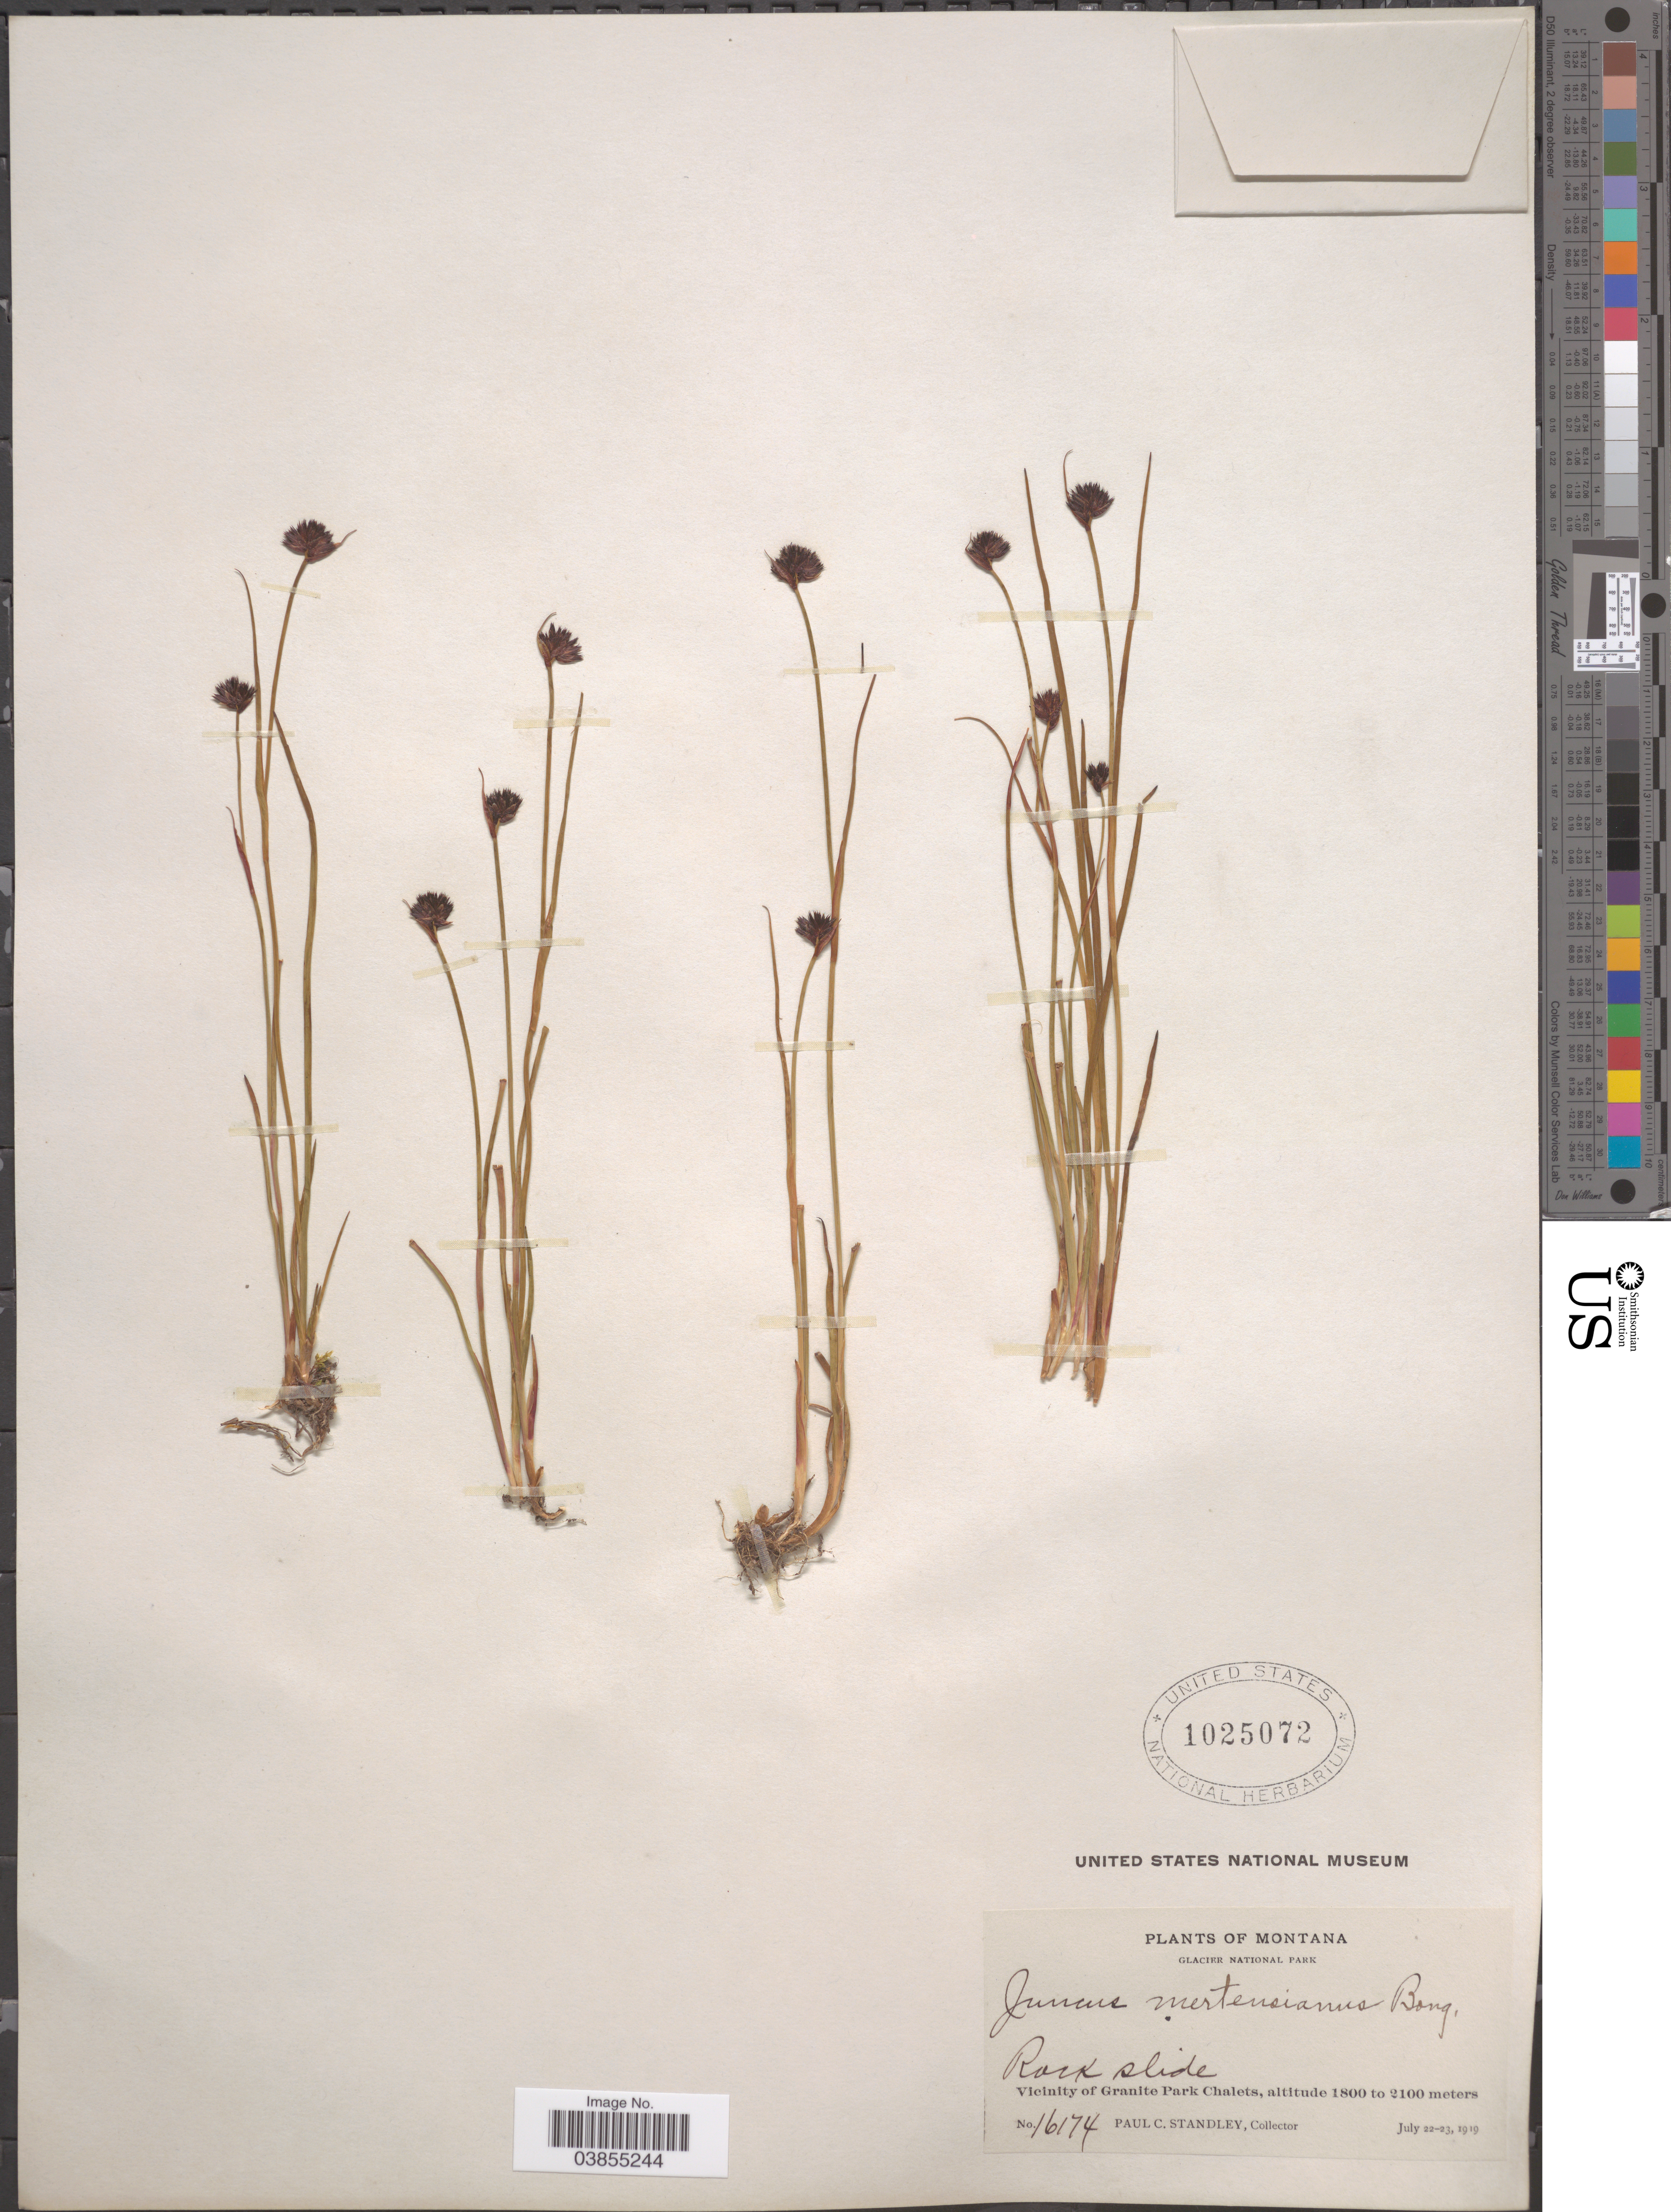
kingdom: Plantae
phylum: Tracheophyta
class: Liliopsida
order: Poales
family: Juncaceae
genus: Juncus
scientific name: Juncus mertensianus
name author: Bong.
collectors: P. C. Standley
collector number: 16174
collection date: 1919-07-22/1919-07-23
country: United States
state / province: Montana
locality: Glacier National Park. Vicinity of Granite Park Chalets.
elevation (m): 1800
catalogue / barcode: US 1025072